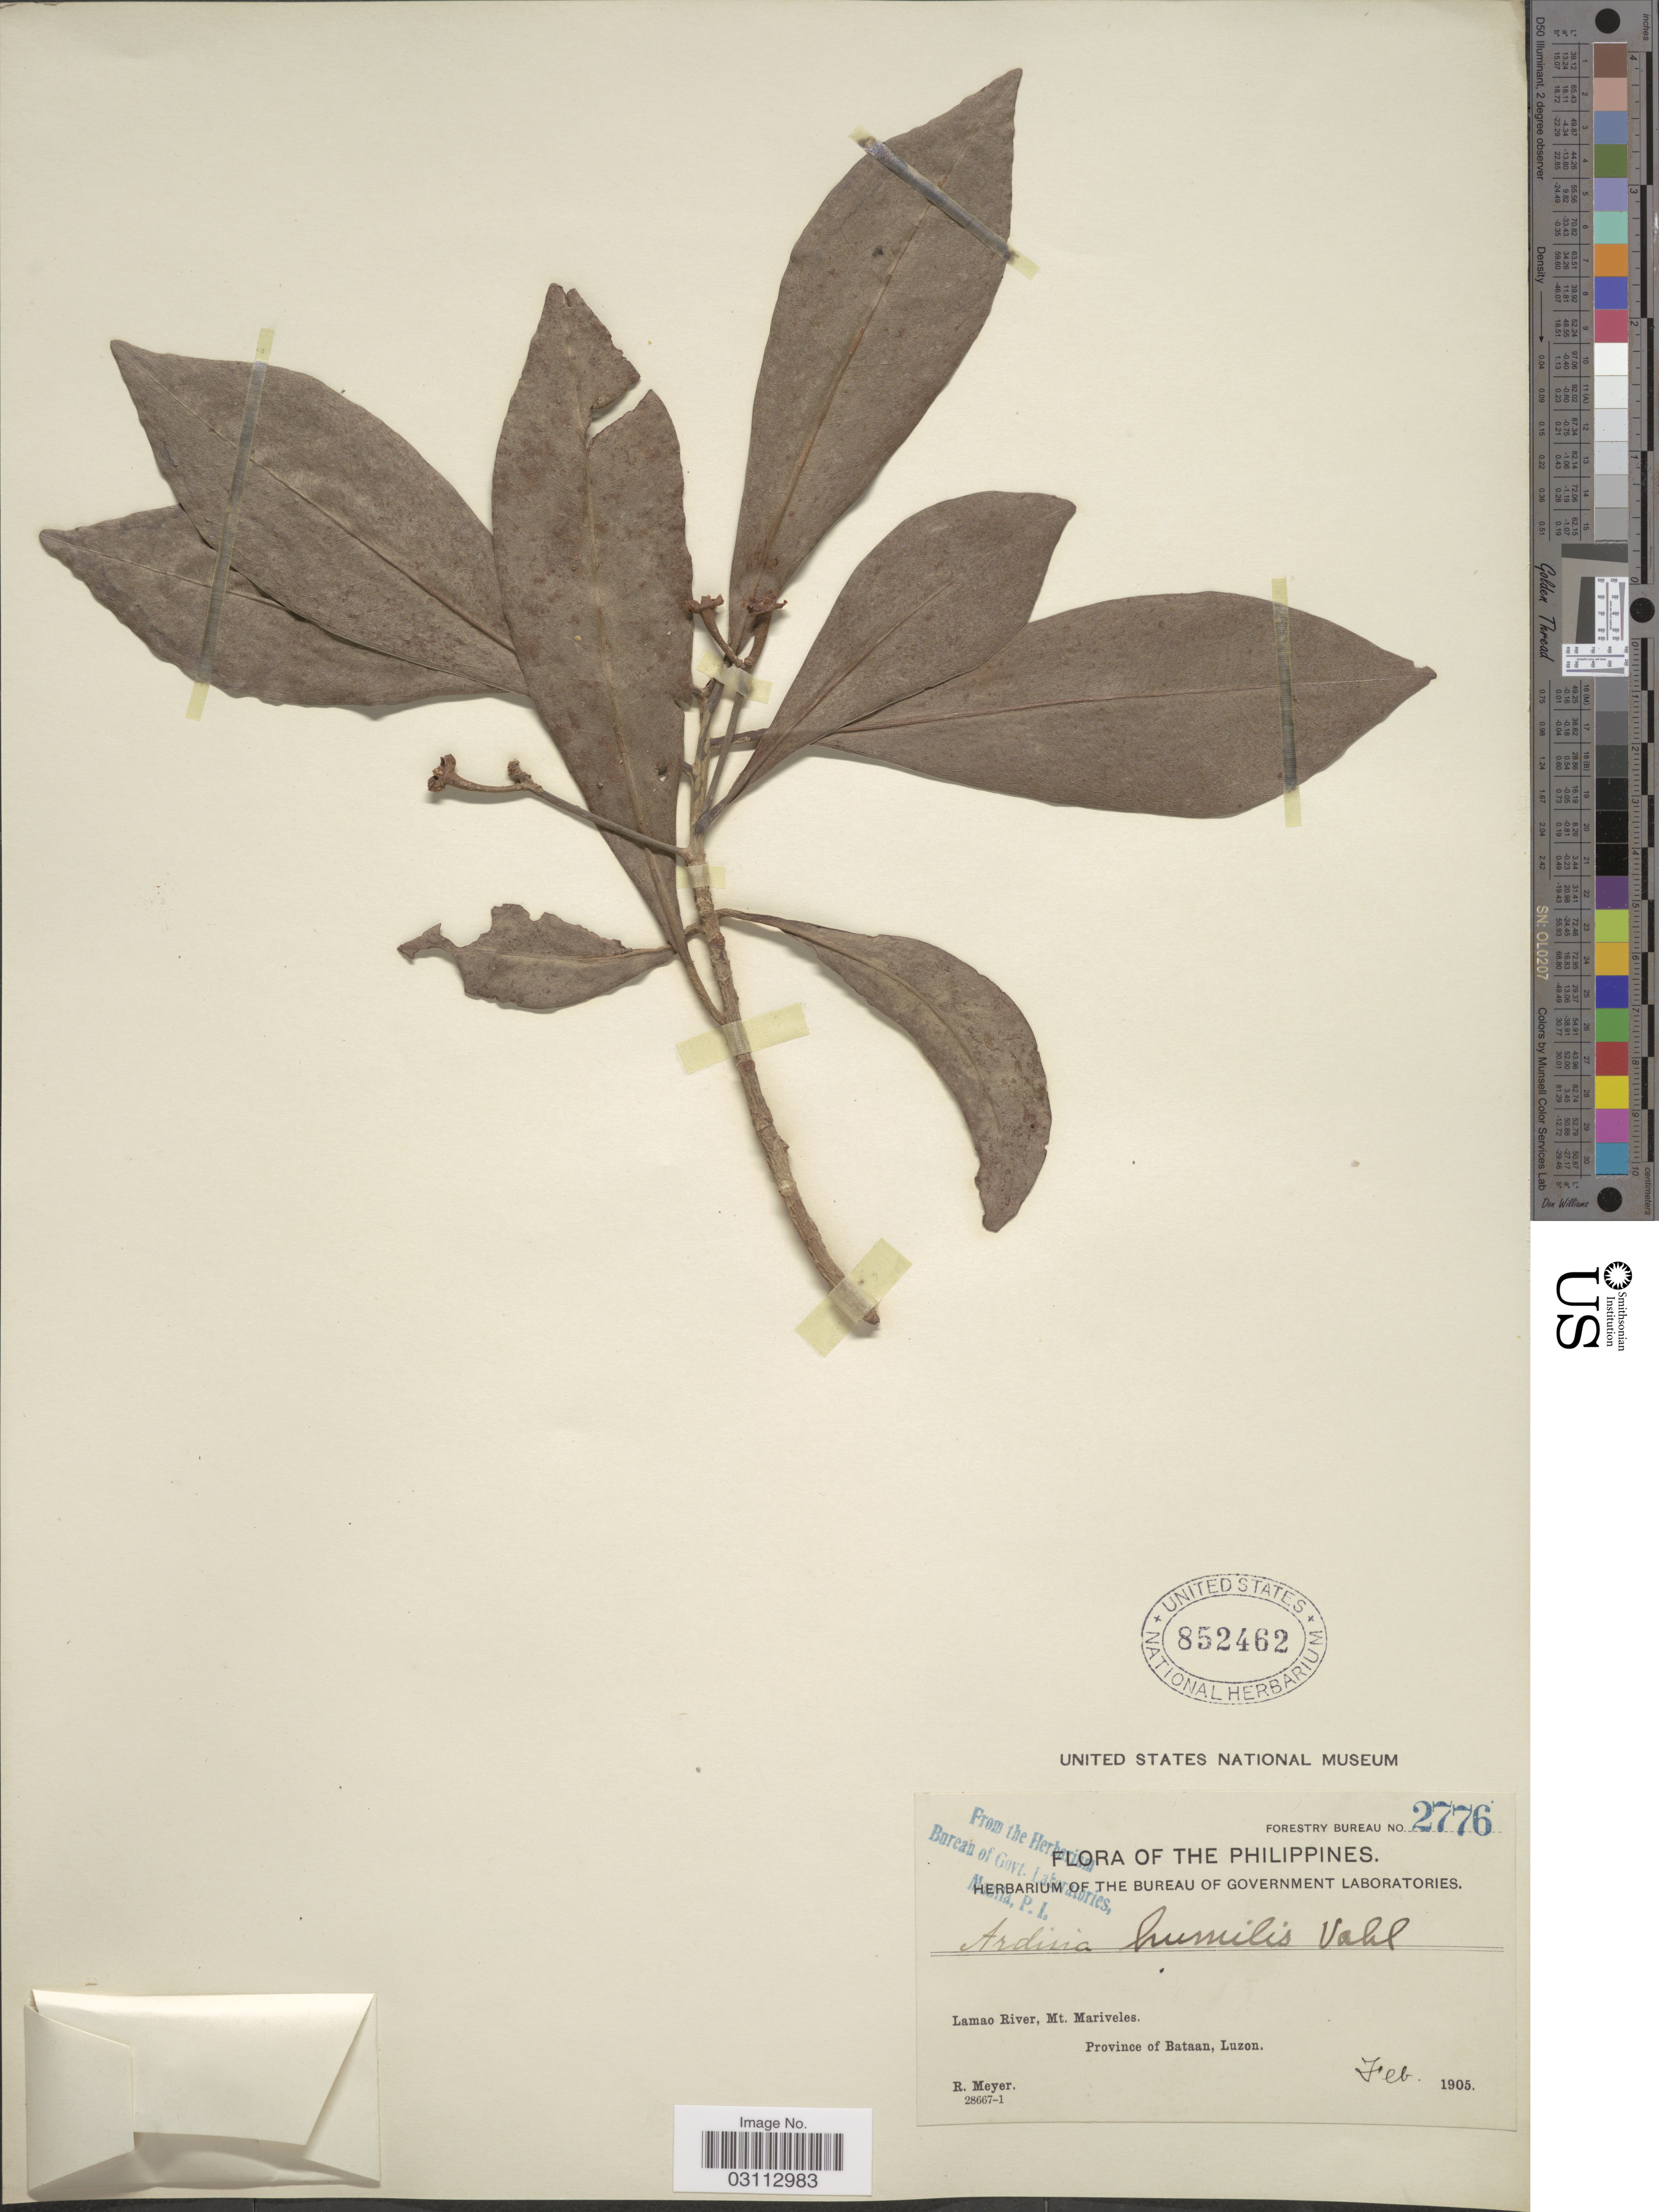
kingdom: Plantae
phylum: Tracheophyta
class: Magnoliopsida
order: Ericales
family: Primulaceae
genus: Ardisia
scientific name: Ardisia squamulosa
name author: C. Presl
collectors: R. Meyer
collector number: Forestry Bureau 2776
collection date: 1905-02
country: Philippines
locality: Lamao River, Mt. Mariveles. Province of Bataan, Luzon.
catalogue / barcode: US 852462